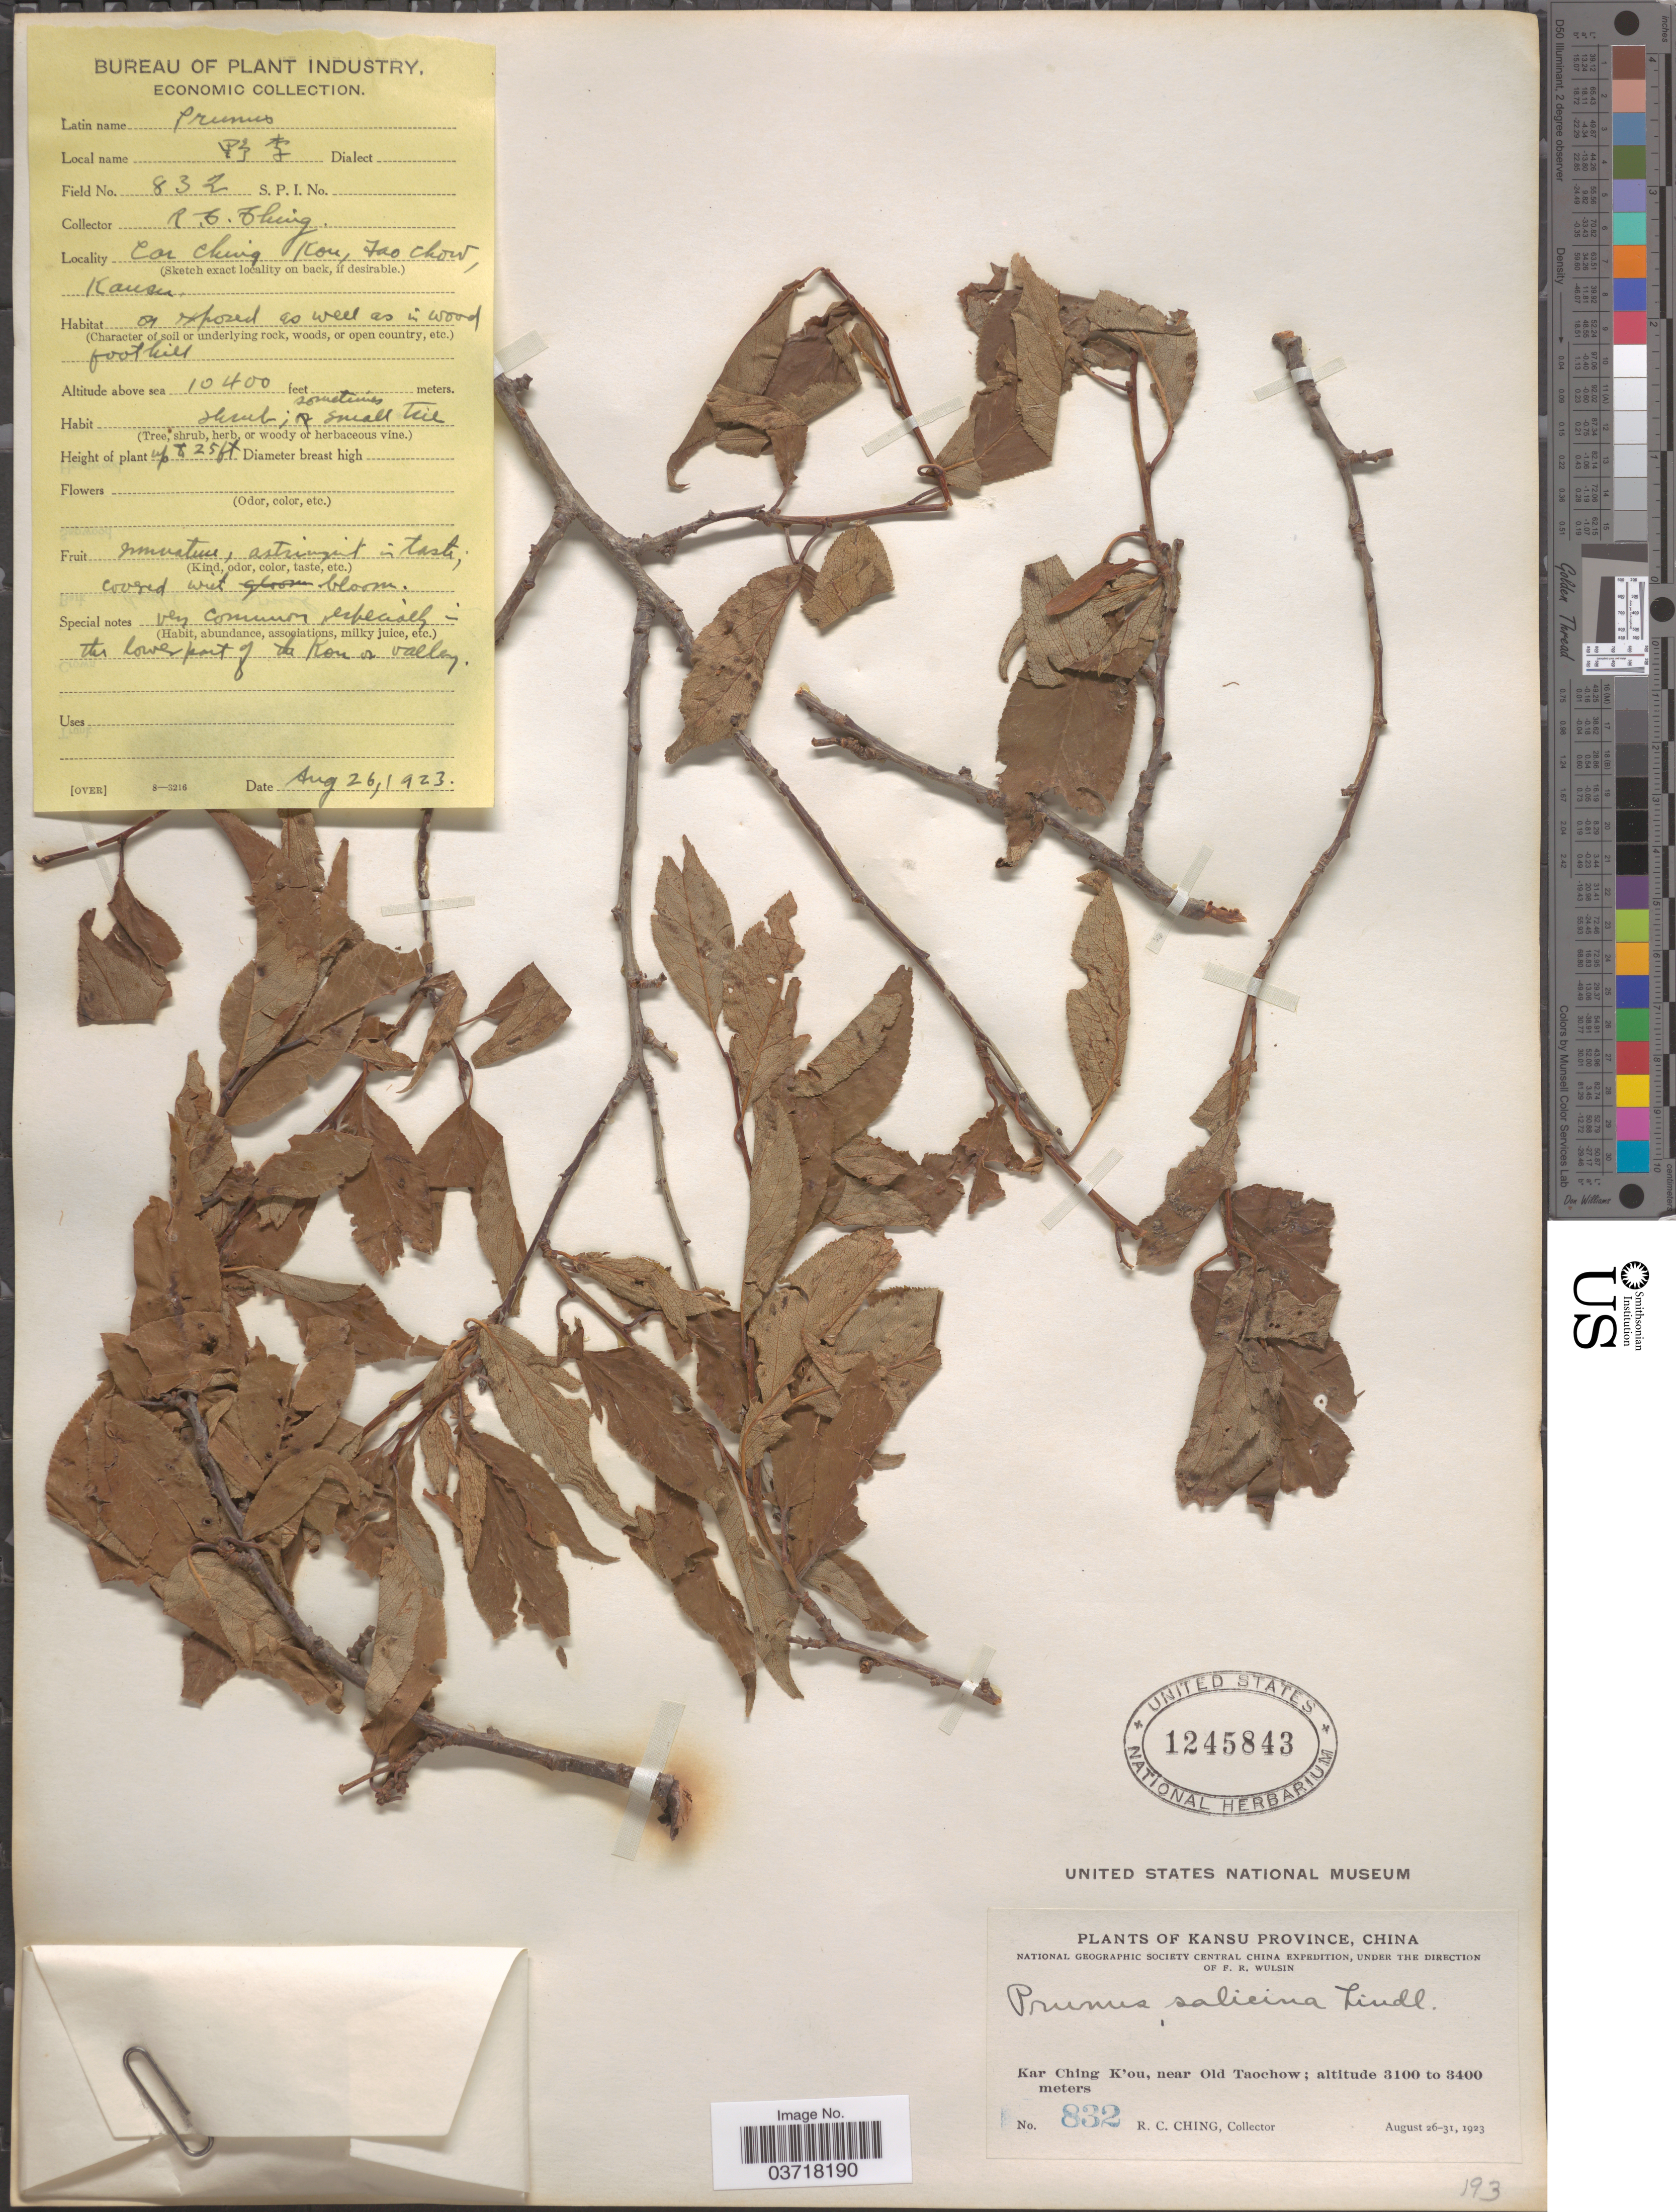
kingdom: Plantae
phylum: Tracheophyta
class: Magnoliopsida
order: Rosales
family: Rosaceae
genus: Prunus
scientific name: Prunus salicina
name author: Lindl.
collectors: R. C. Ching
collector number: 832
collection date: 1923-08-26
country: China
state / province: Gansu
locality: Kansu Province. Kar Ching K'ou, near Old Taochow.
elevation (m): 3170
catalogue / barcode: US 1245843